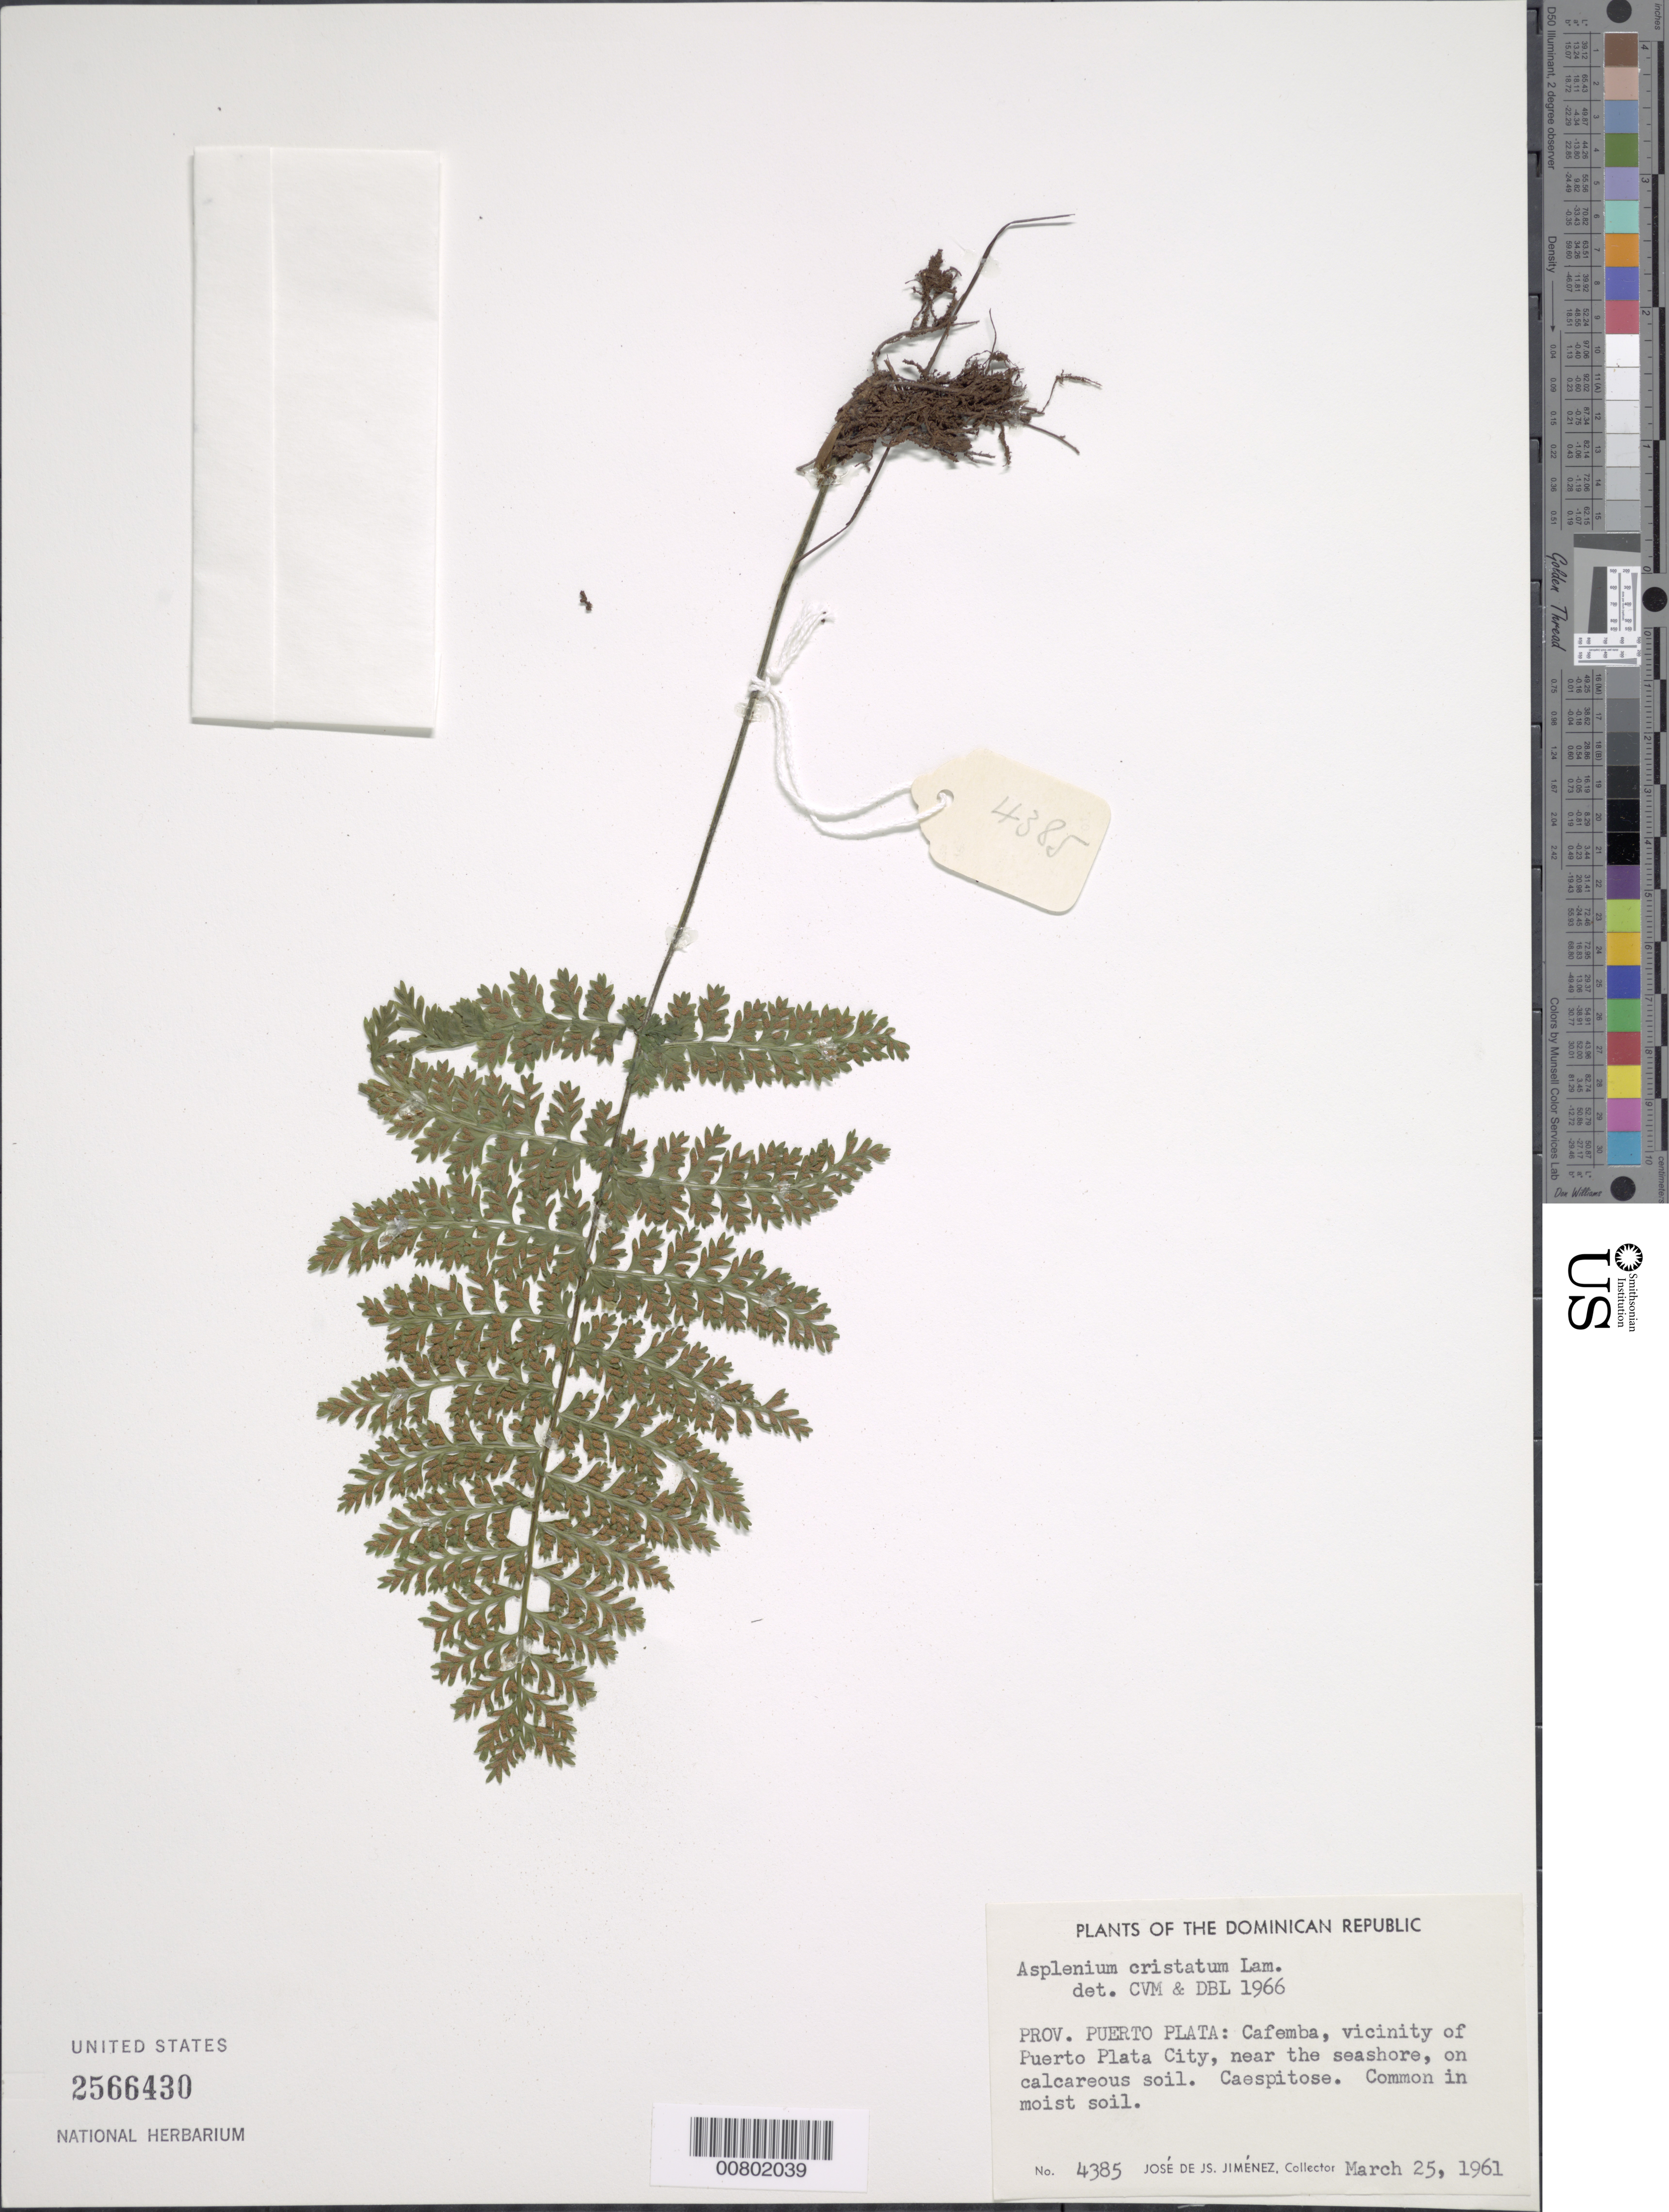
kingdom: Plantae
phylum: Tracheophyta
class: Polypodiopsida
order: Polypodiales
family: Aspleniaceae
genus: Asplenium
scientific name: Asplenium cristatum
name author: Lam.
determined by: Morton, C. V.; Lellinger, D. B.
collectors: J. J. Jiménez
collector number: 4385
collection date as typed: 25 Mar 1961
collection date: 1961-03-25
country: Dominican Republic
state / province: Puerto Plata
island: Hispaniola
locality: Cafemba, vicinity of Puerto Plata City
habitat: Near seashore, calcareous soil, moist soil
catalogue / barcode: US 2566430